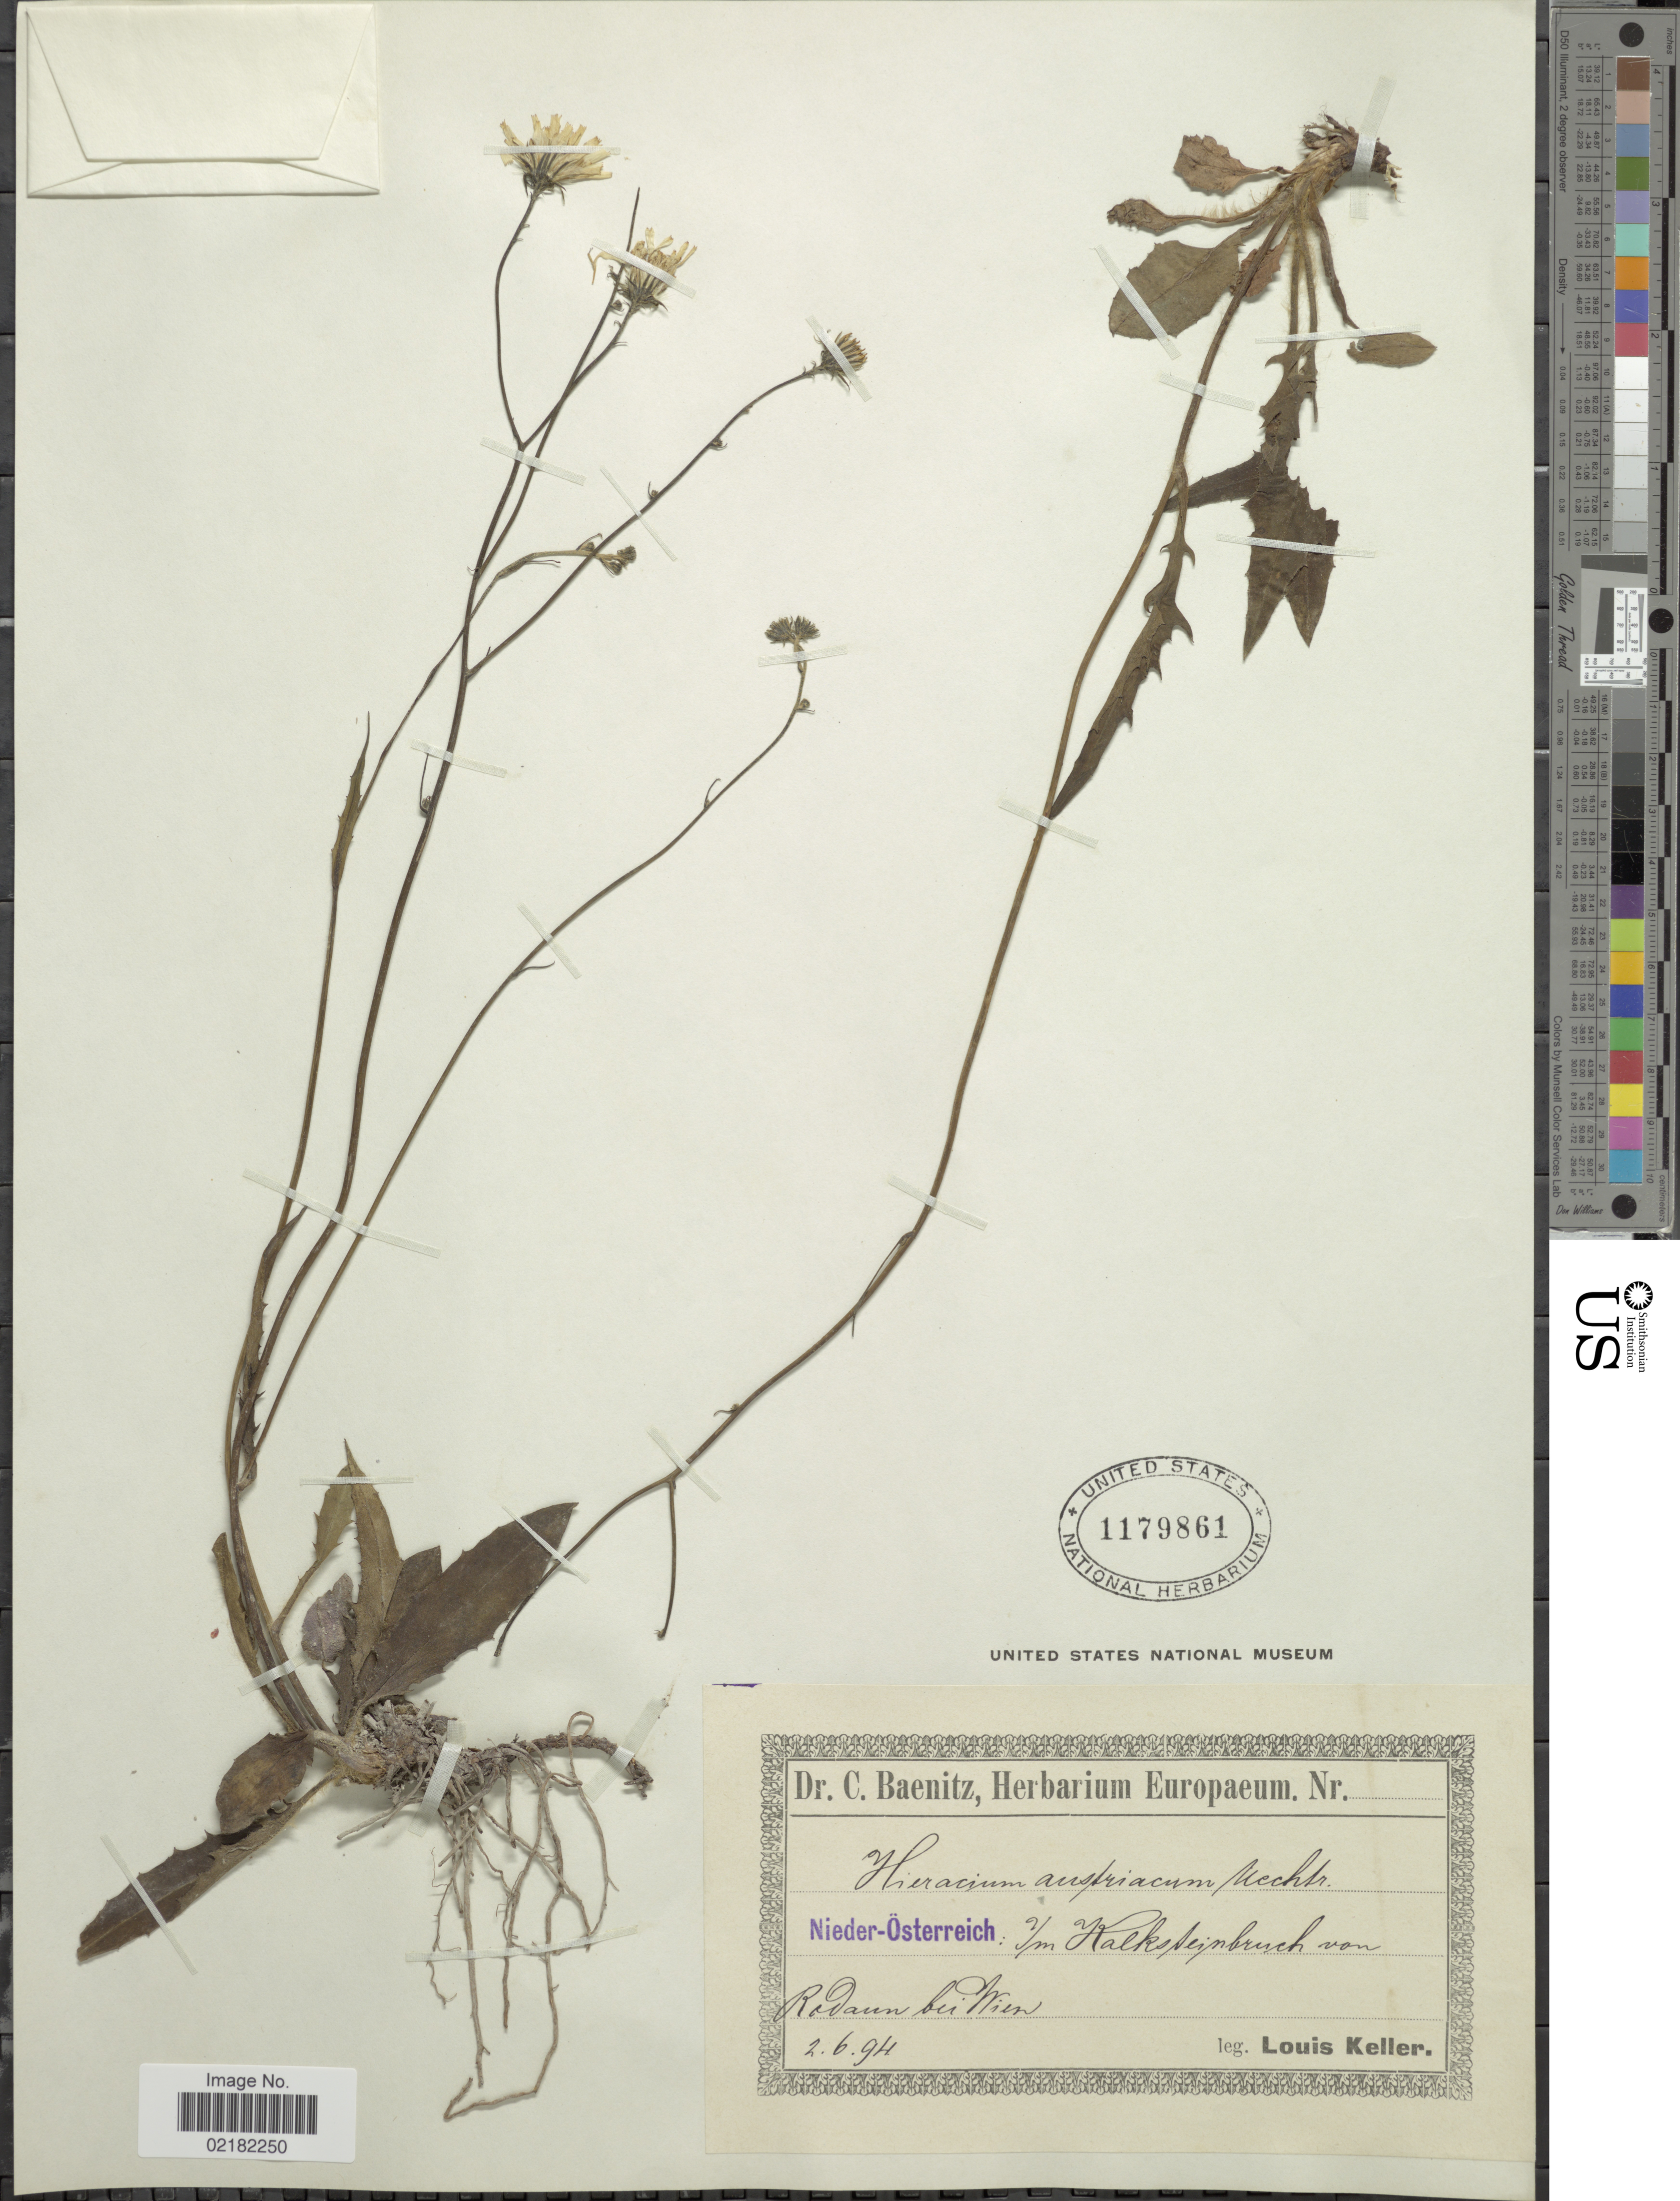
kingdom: Plantae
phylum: Tracheophyta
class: Magnoliopsida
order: Asterales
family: Asteraceae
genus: Hieracium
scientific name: Hieracium austriacum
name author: Zahn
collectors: L. F. Keller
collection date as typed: Transcribed d/m/y: 2/6/94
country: Austria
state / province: Niederosterreich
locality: Ym Kalksteinbruch von Redaun bei Wien. [interpreted]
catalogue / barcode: US 1179861